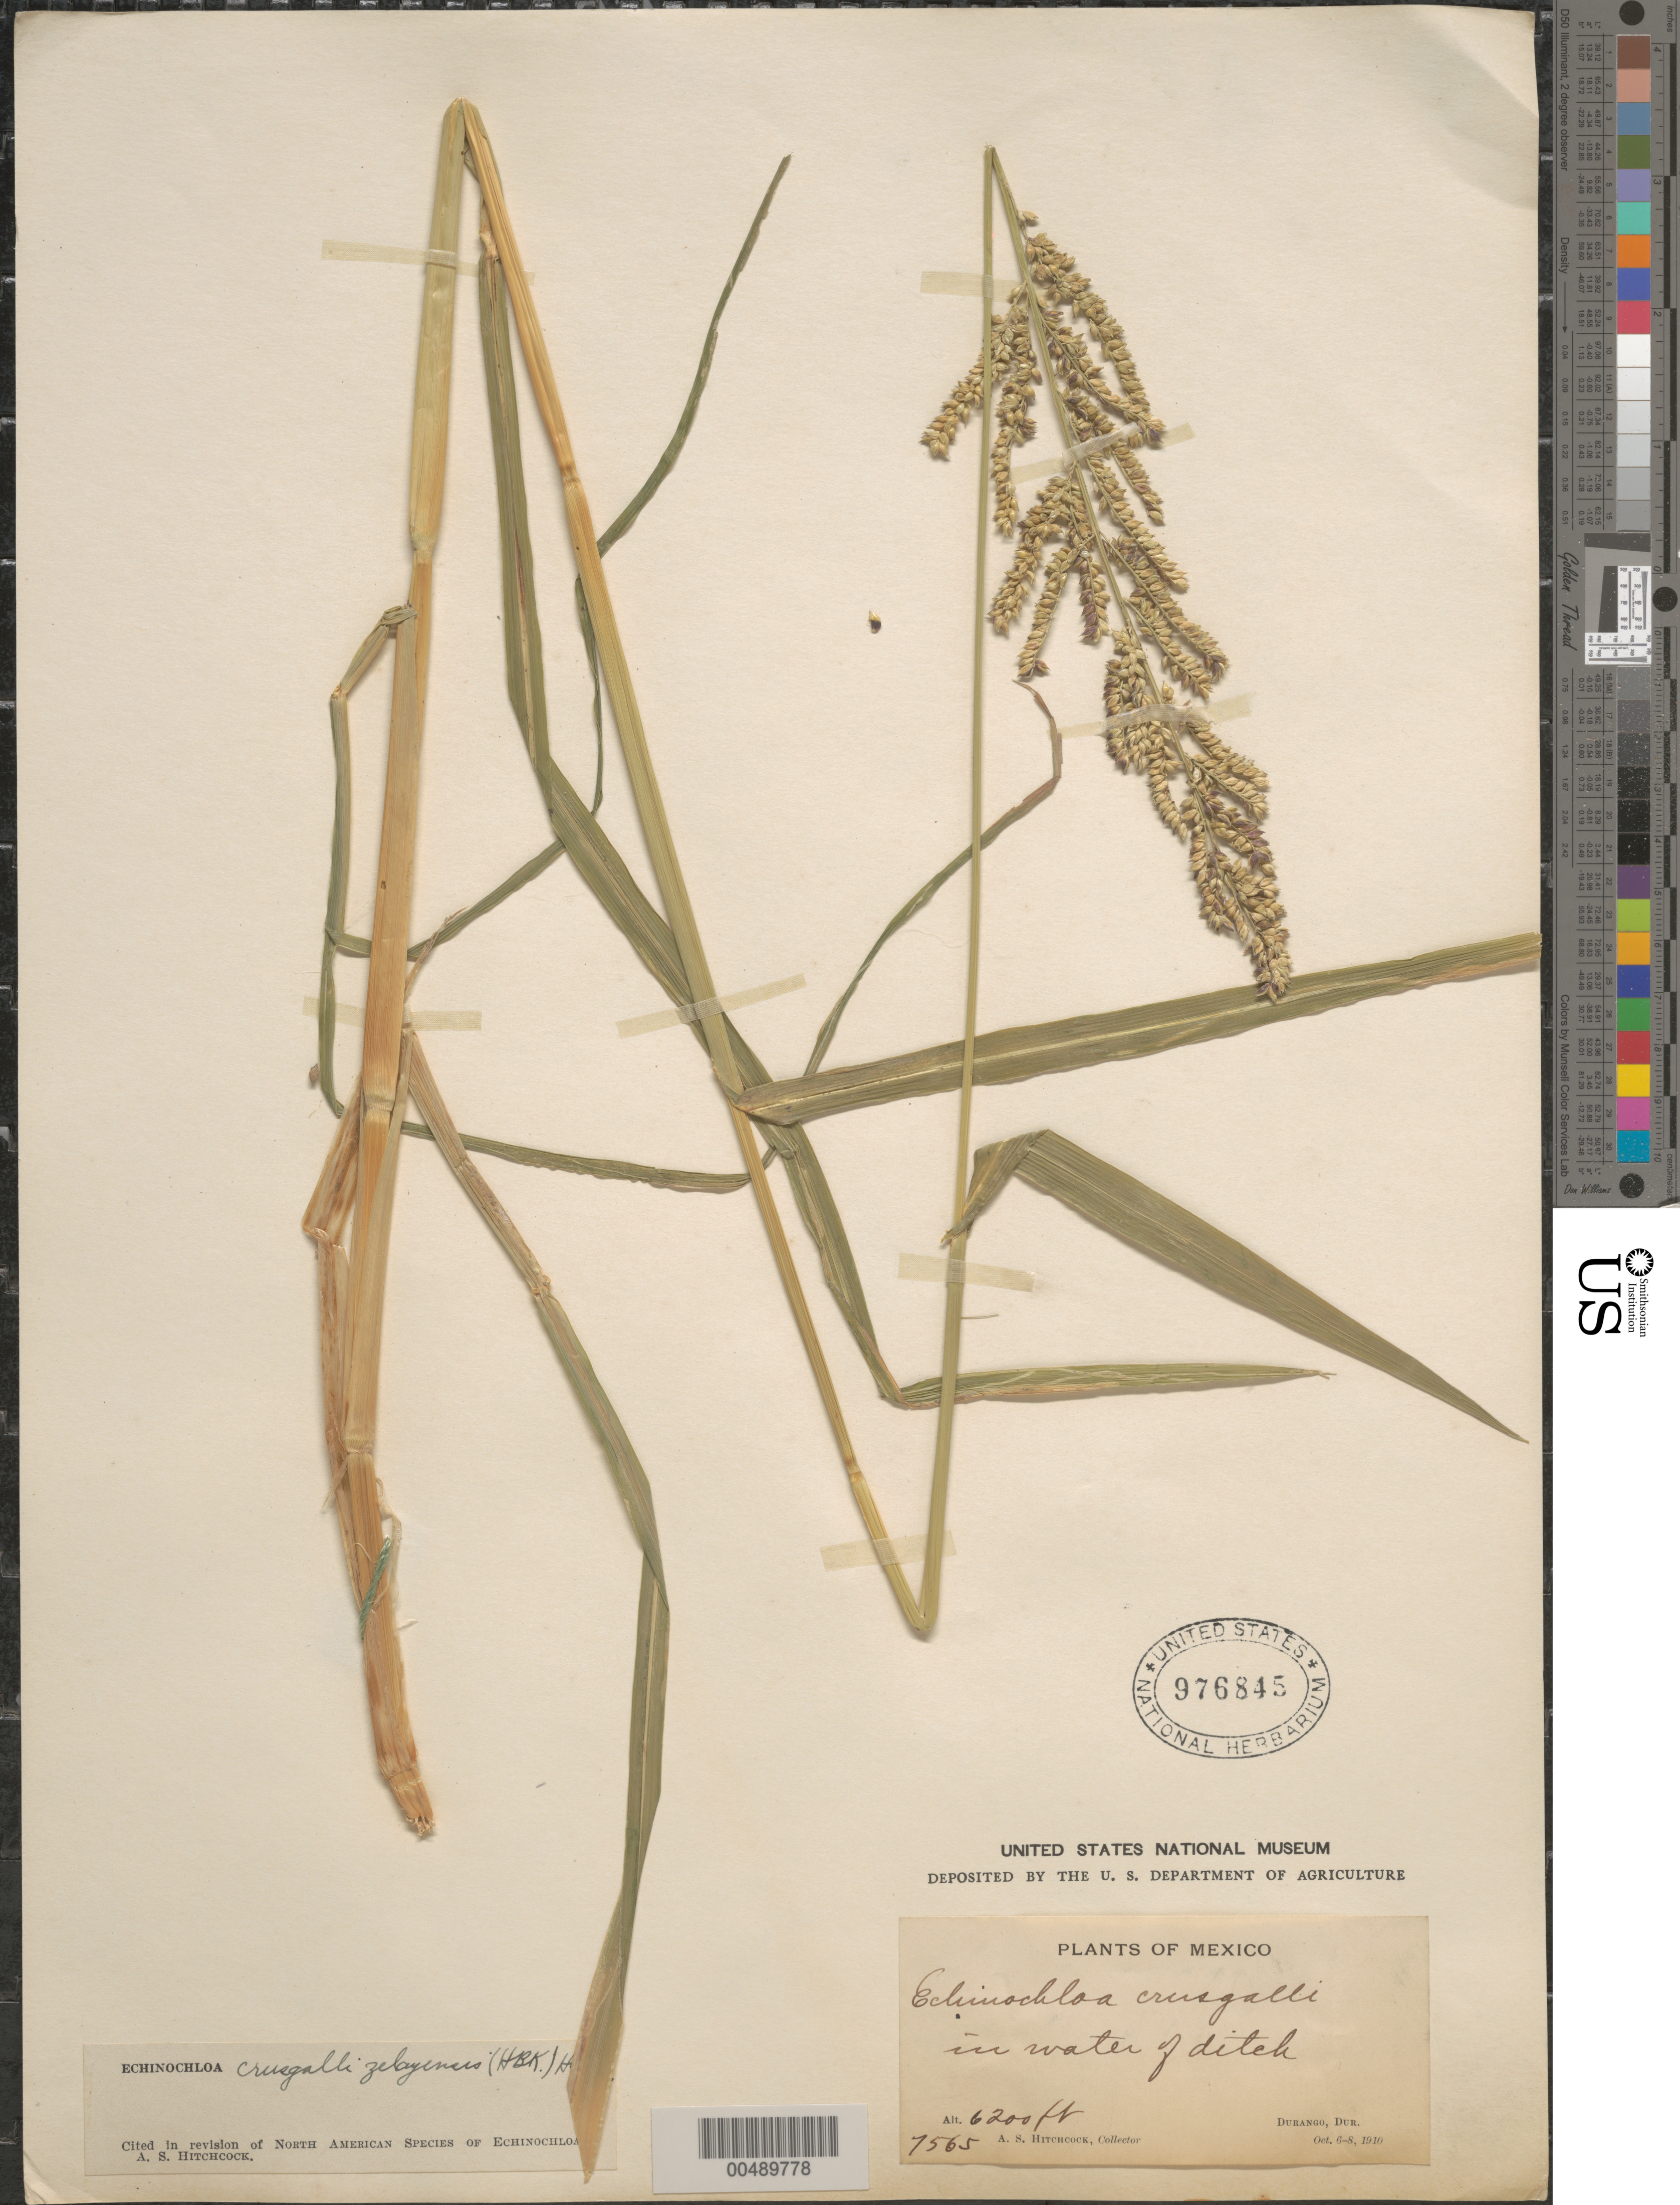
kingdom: Plantae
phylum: Tracheophyta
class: Liliopsida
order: Poales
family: Poaceae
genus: Echinochloa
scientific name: Echinochloa crus-galli var. zelayensis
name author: (Kunth) Hitchc.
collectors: A. S. Hitchcock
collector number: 7565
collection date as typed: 6 Oct 1910 to 8 Oct 1910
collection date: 1910-10-06/1910-10-08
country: Mexico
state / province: Durango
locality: Durango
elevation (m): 1890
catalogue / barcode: US 976845